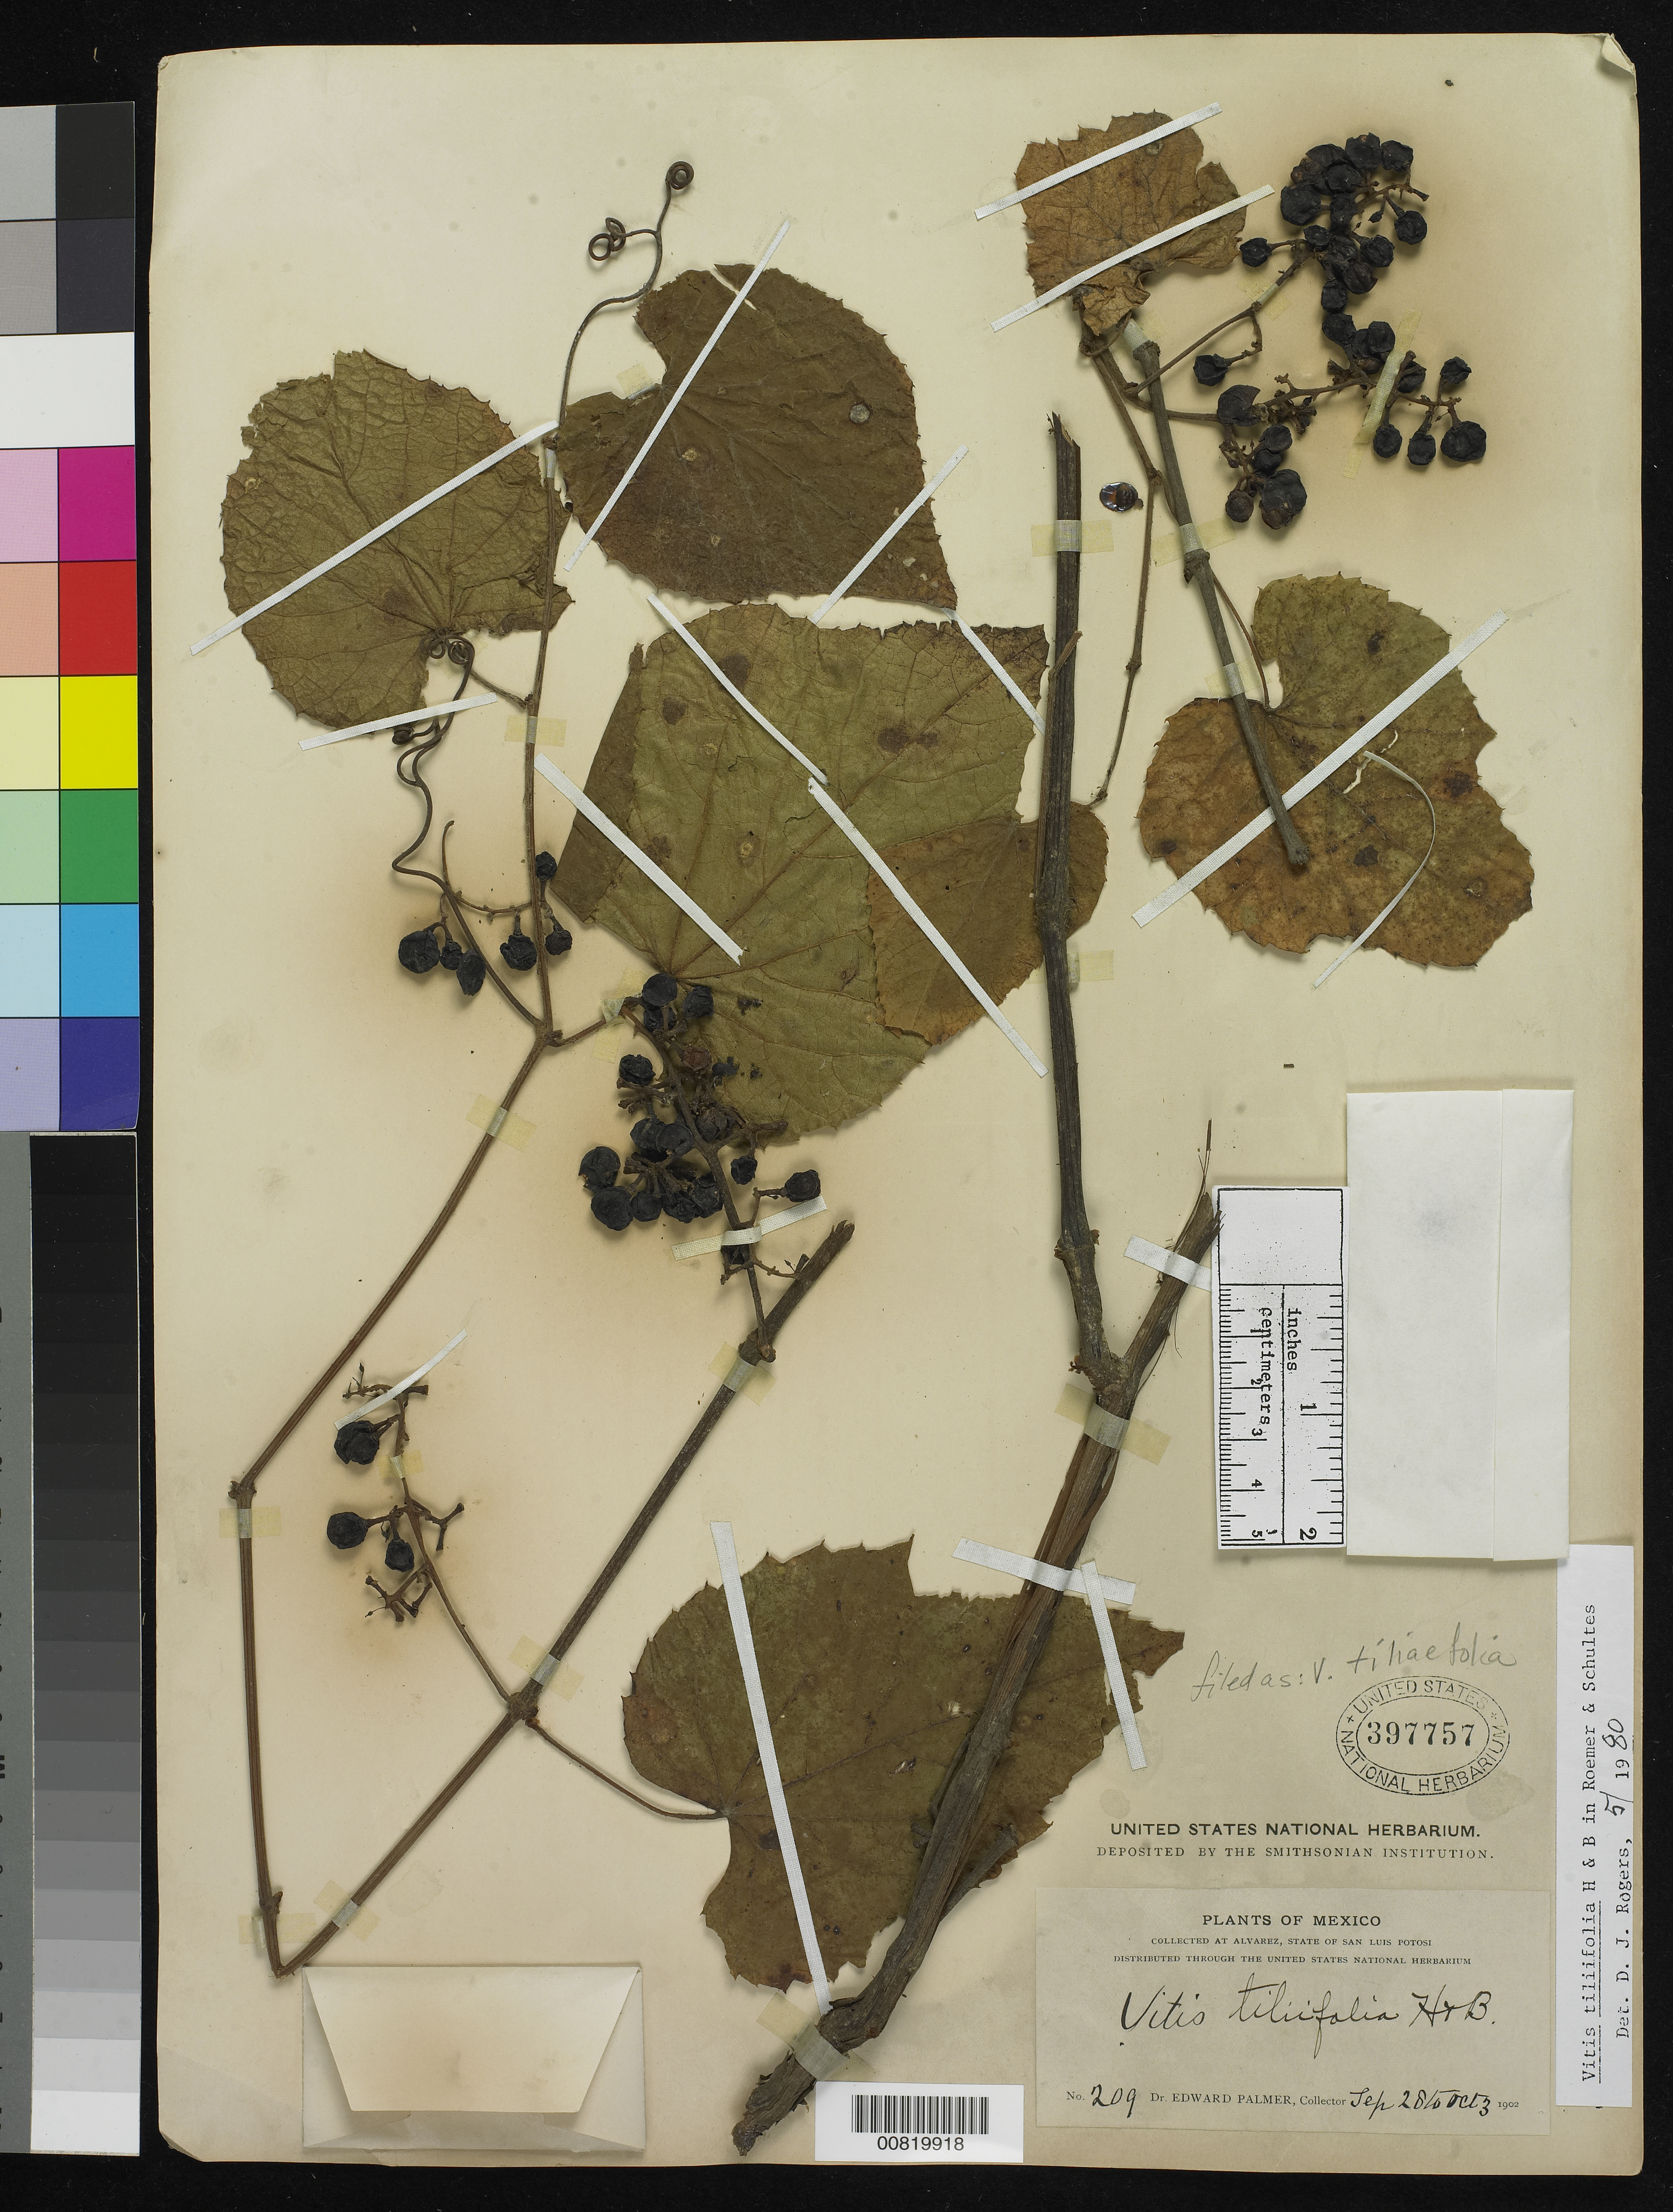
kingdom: Plantae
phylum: Tracheophyta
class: Magnoliopsida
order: Vitales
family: Vitaceae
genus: Vitis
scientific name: Vitis tiliifolia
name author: Humb. & Bonpl. ex Schult.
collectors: E. Palmer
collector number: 209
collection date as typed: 28 Sep 1902 to 03 Oct 1902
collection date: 1902-09-28/1902-10-03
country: Mexico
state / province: San Luis Potosí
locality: Alvarez, San Luis Potosí.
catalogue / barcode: US 397757